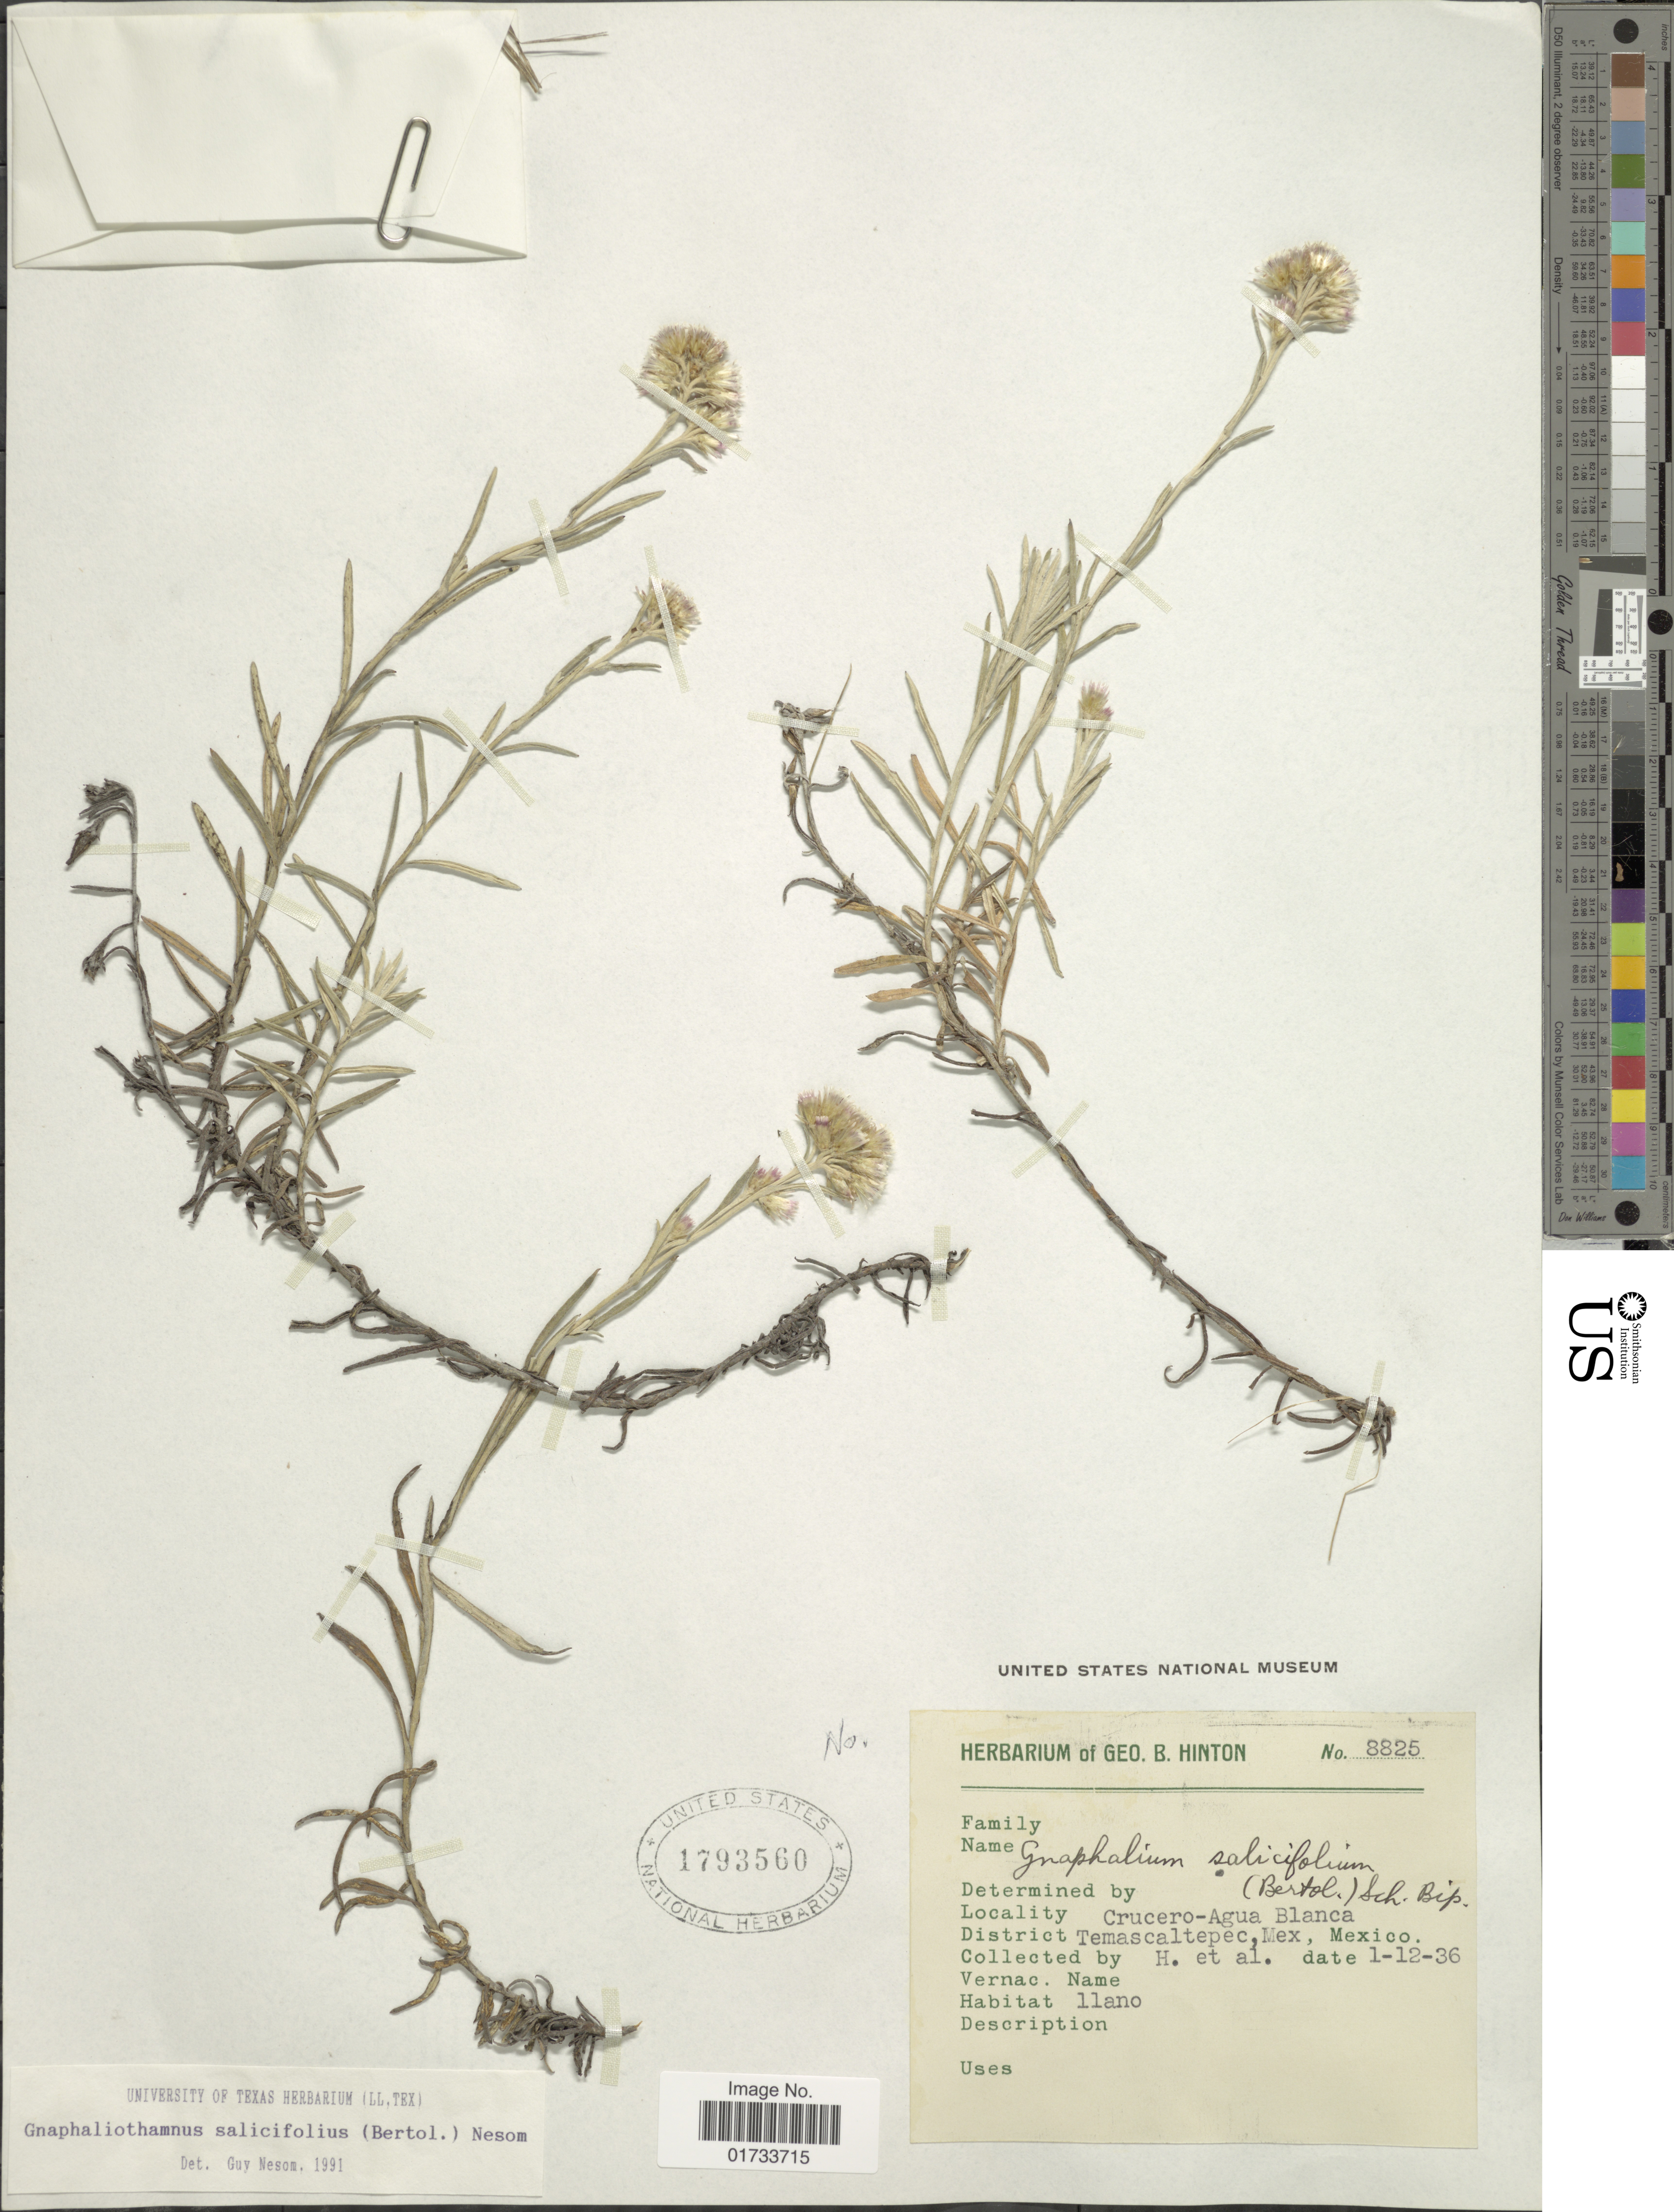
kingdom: Plantae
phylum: Tracheophyta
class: Magnoliopsida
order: Asterales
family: Asteraceae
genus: Chionolaena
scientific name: Chionolaena salicifolia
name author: (Bertol.) G.L. Nesom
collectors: G. B. Hinton & et al.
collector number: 8825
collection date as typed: Transcribed d/m/y: 12/1/36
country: Mexico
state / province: México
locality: Crucero-Agua Blaca, Temascaltepec, llano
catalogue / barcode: US 1793560